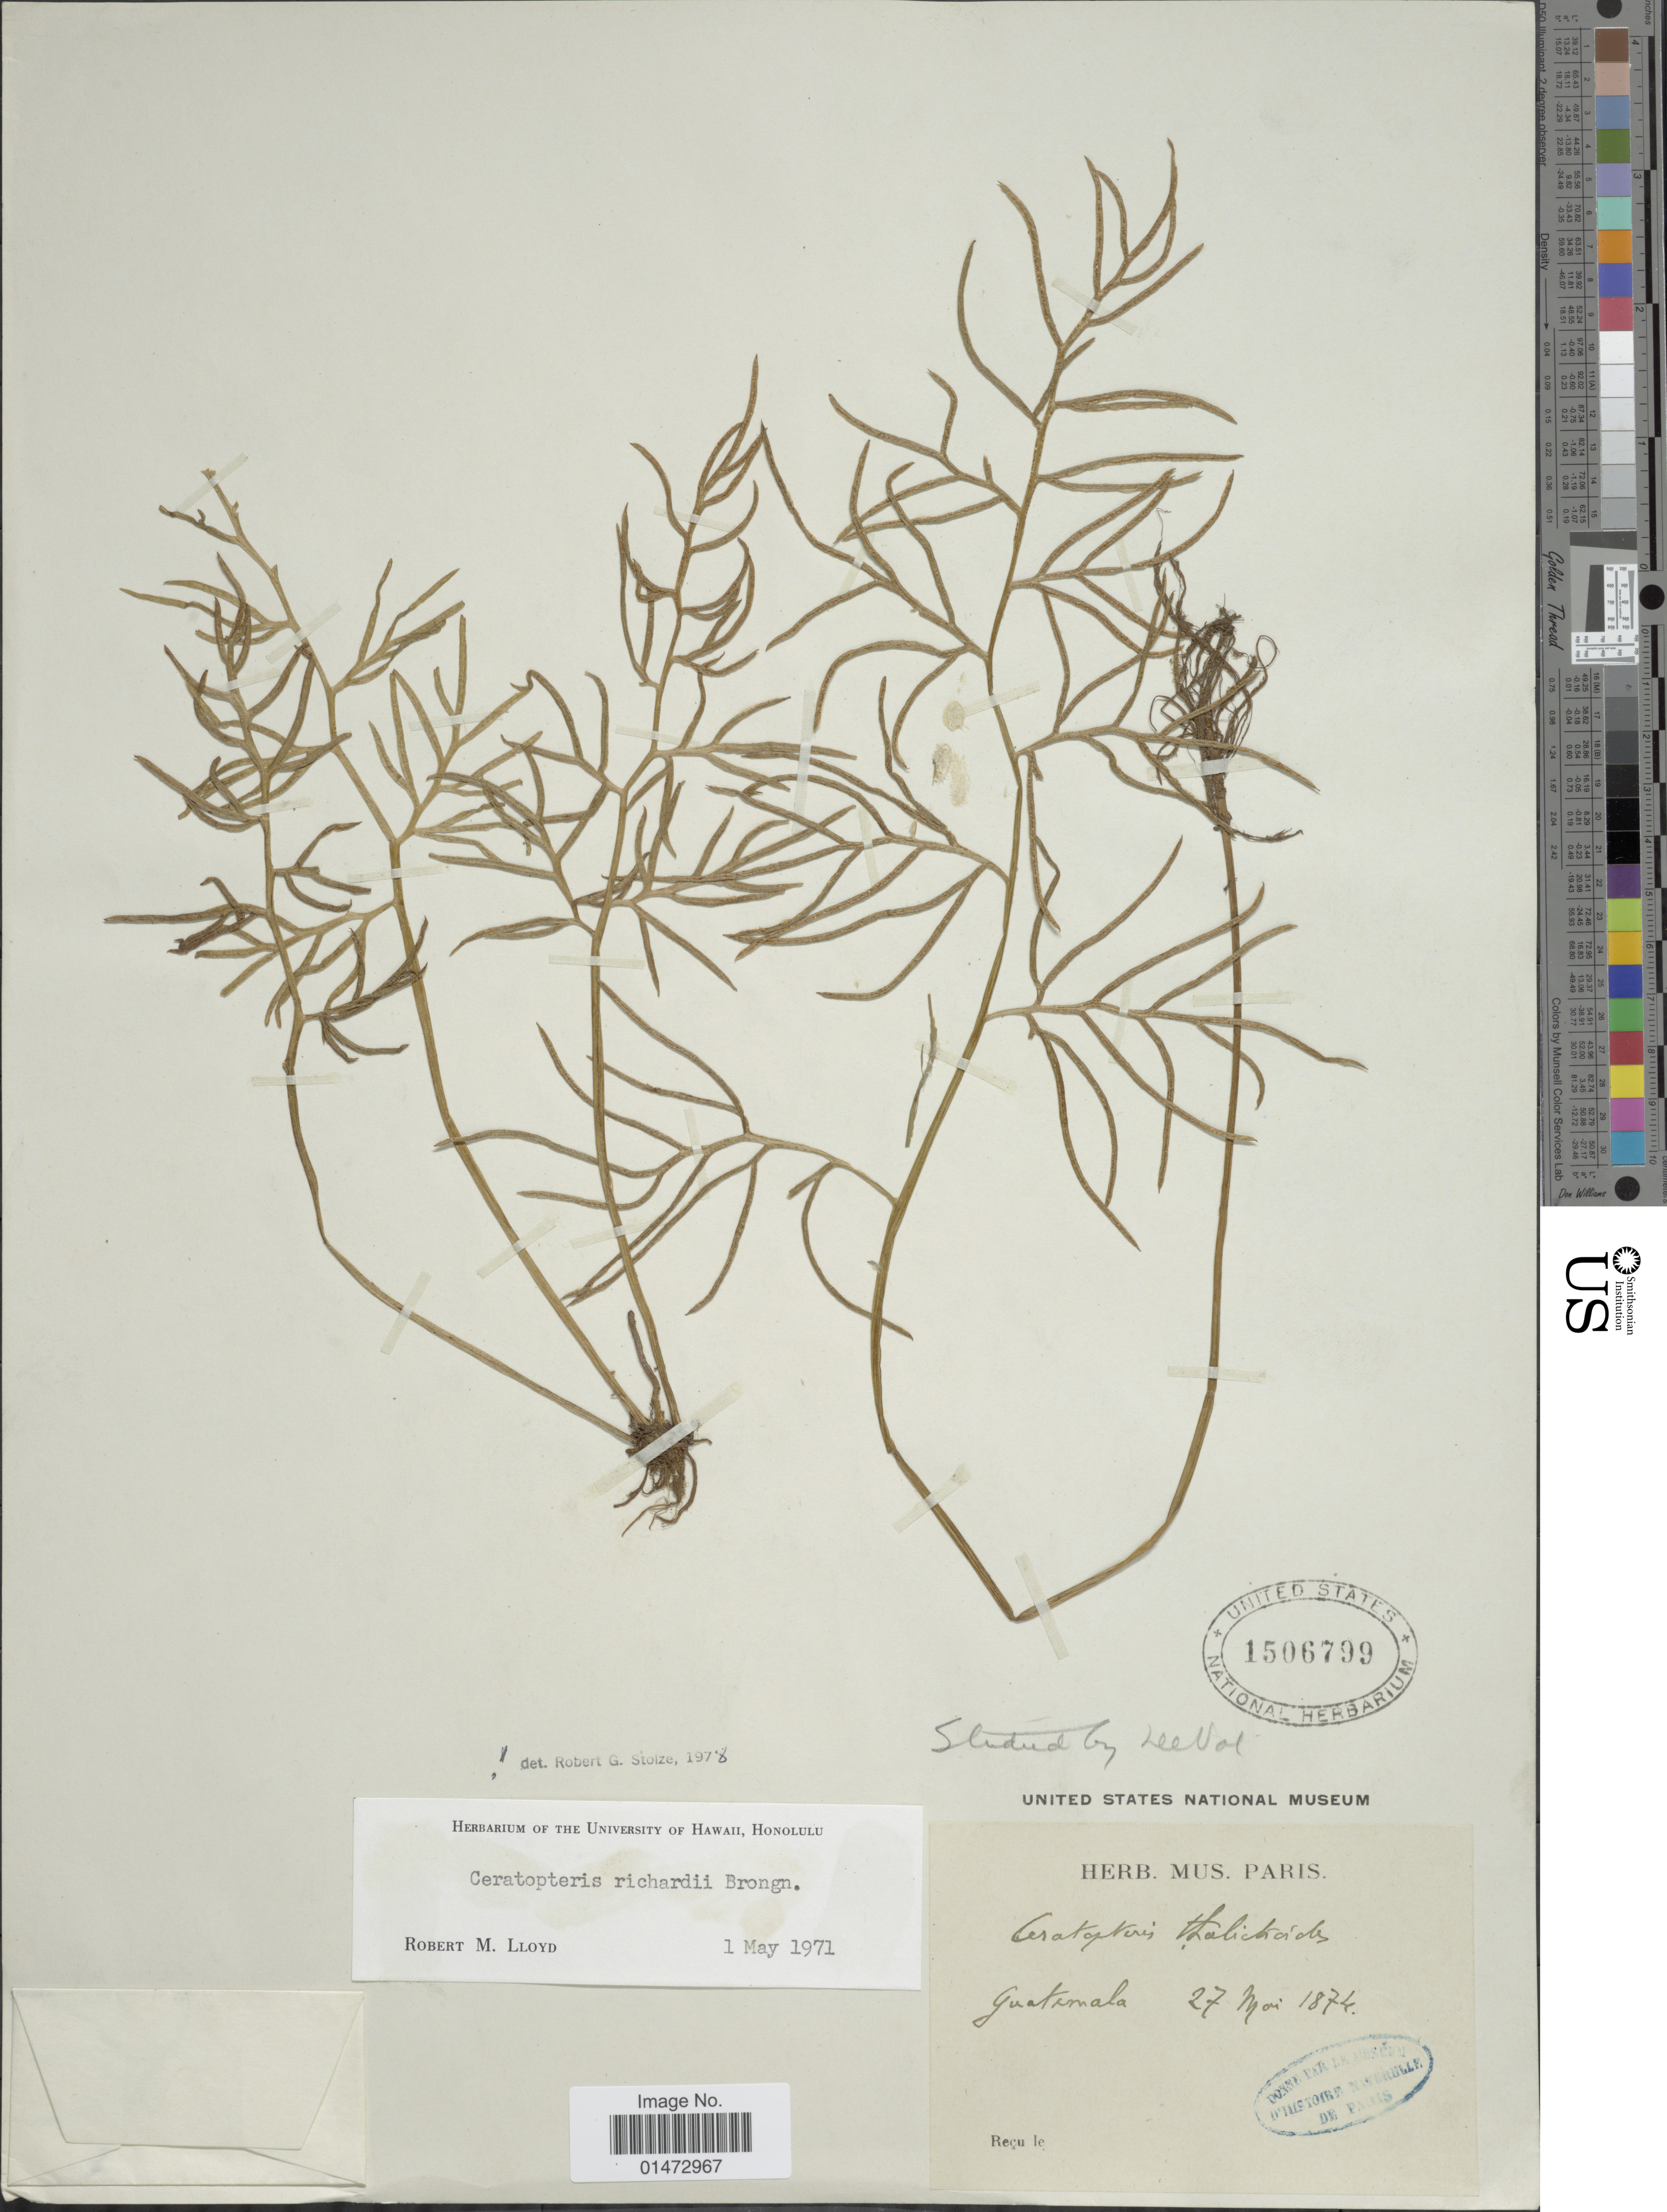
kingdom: Plantae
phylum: Tracheophyta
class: Polypodiopsida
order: Polypodiales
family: Pteridaceae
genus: Ceratopteris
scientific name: Ceratopteris richardii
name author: Brongn.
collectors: ex herb. Mus. Paris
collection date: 1874-05-27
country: Guatemala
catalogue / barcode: US 1506799